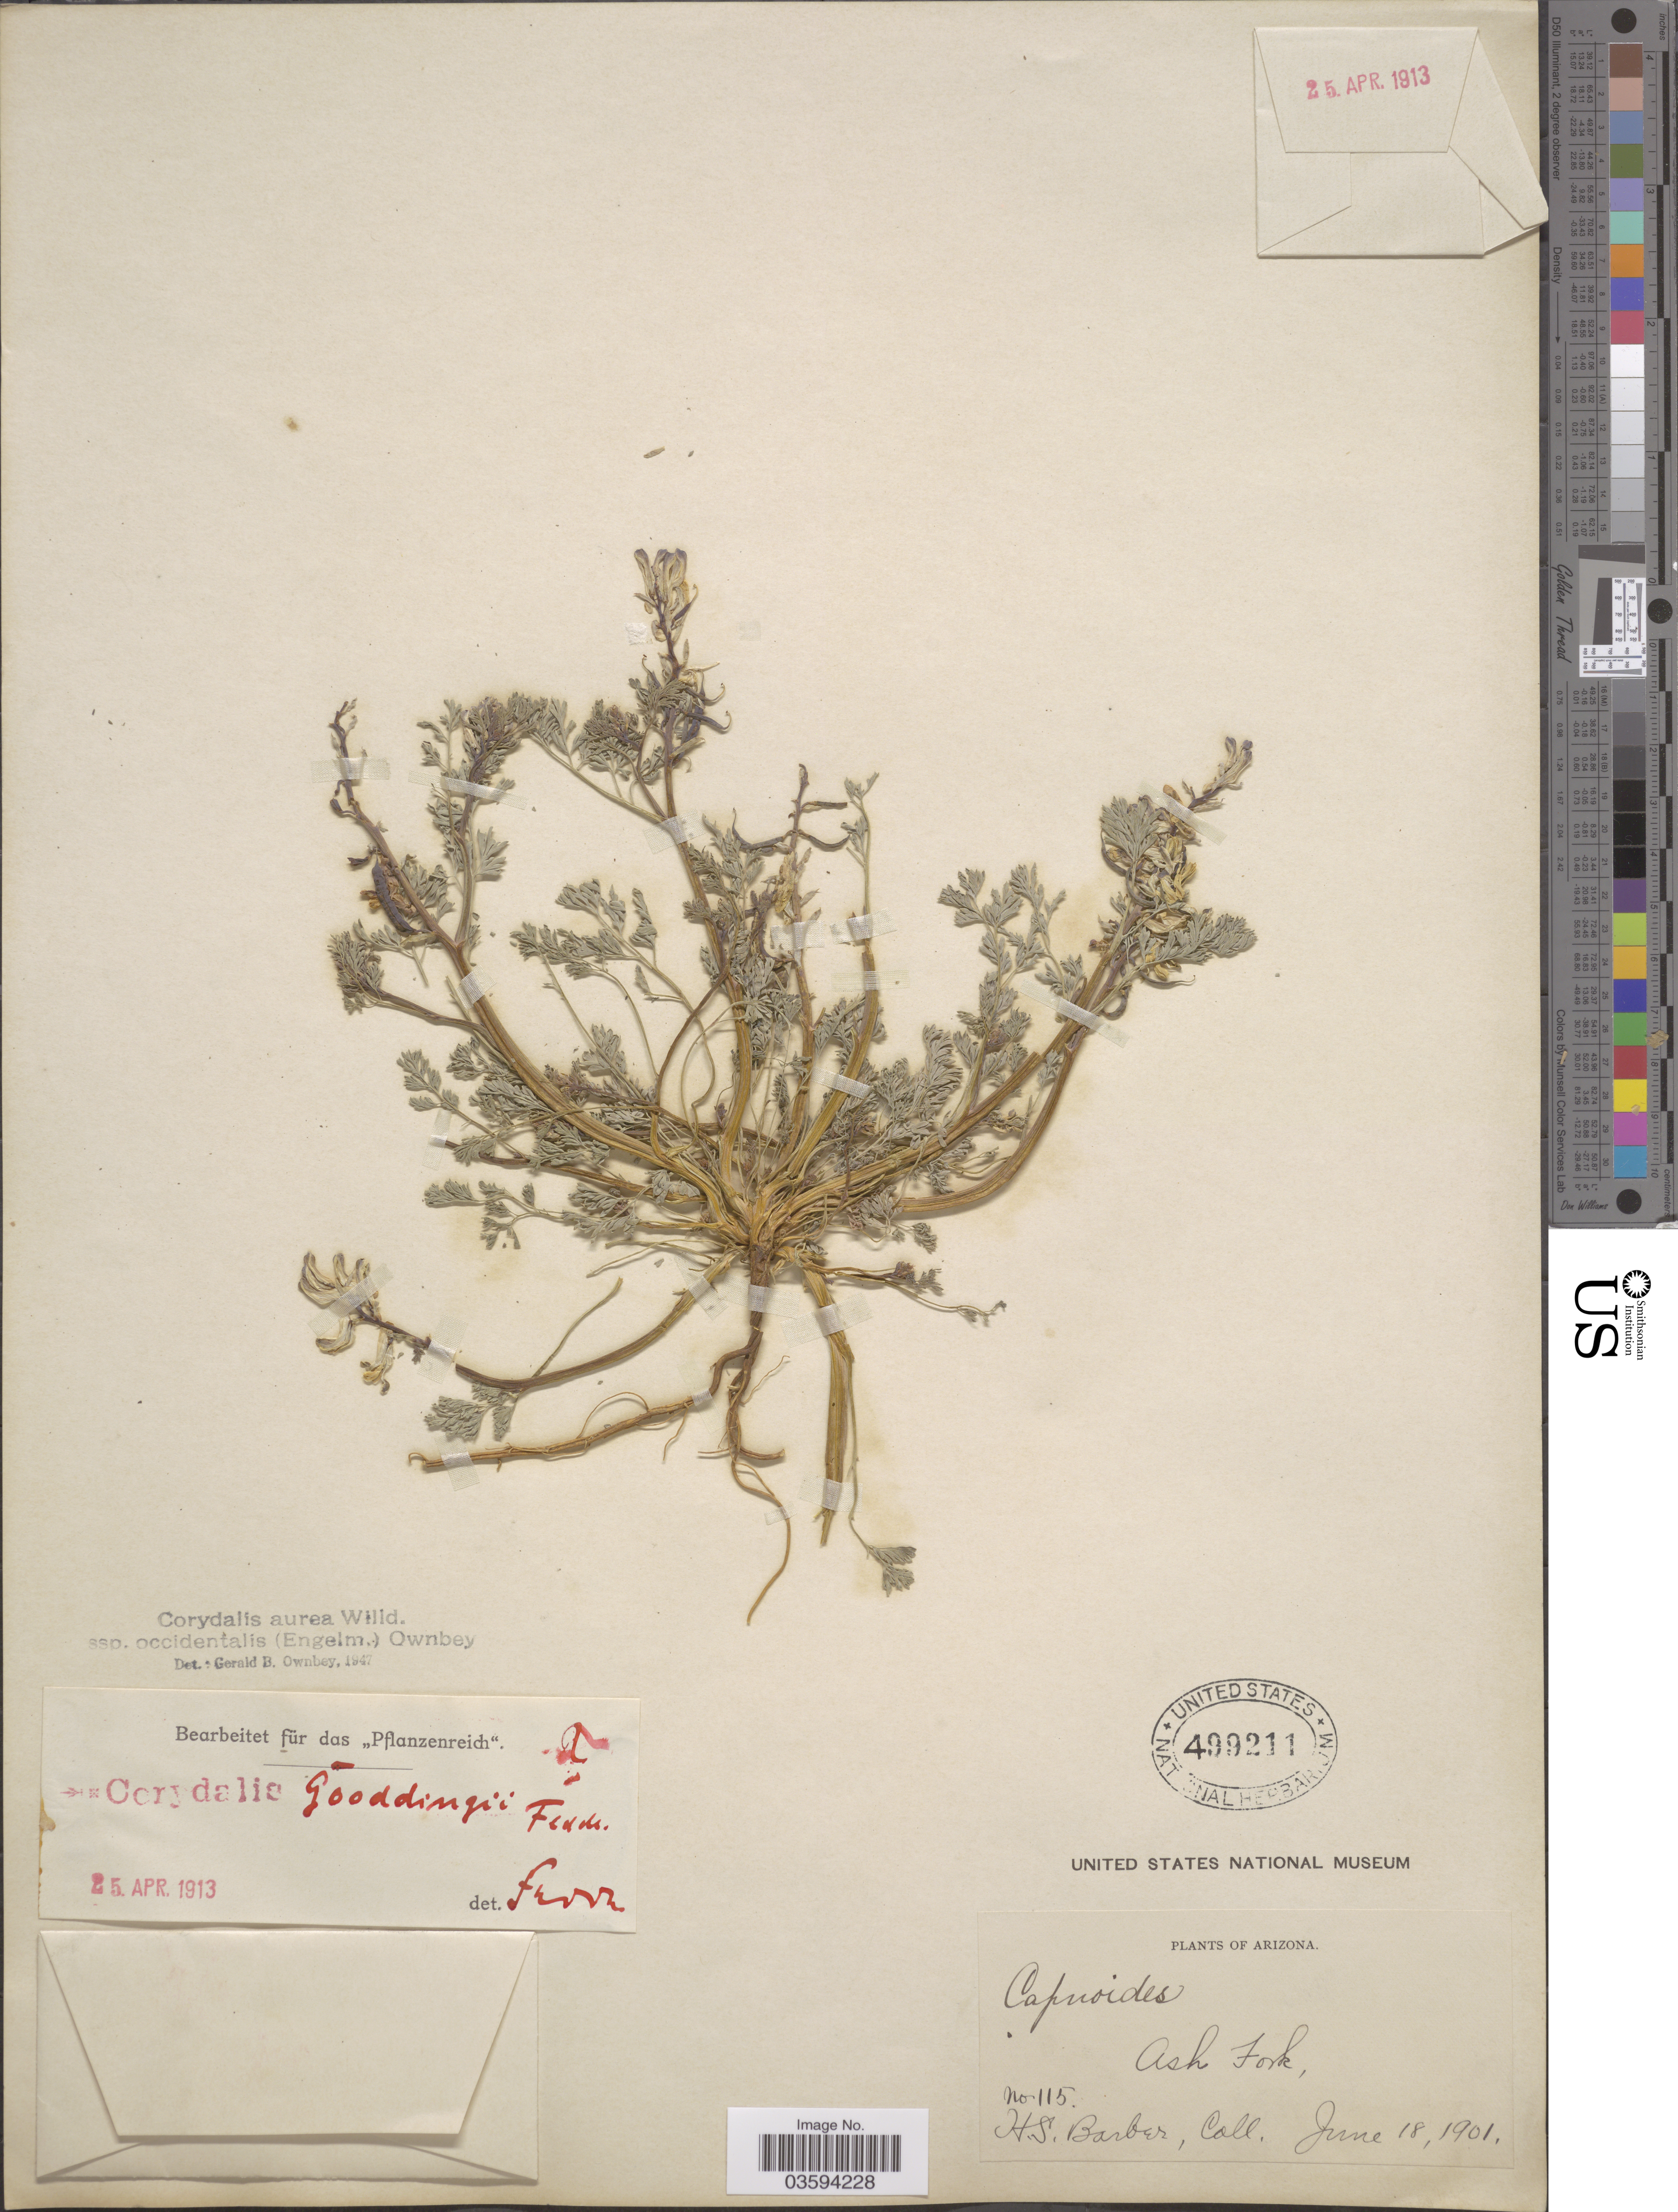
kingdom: Plantae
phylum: Tracheophyta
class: Magnoliopsida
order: Ranunculales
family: Papaveraceae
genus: Corydalis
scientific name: Corydalis aurea subsp. occidentalis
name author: Willd.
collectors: H. Barber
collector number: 115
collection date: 1901-06-18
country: United States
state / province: Arizona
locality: Ash Fork.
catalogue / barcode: US 499211